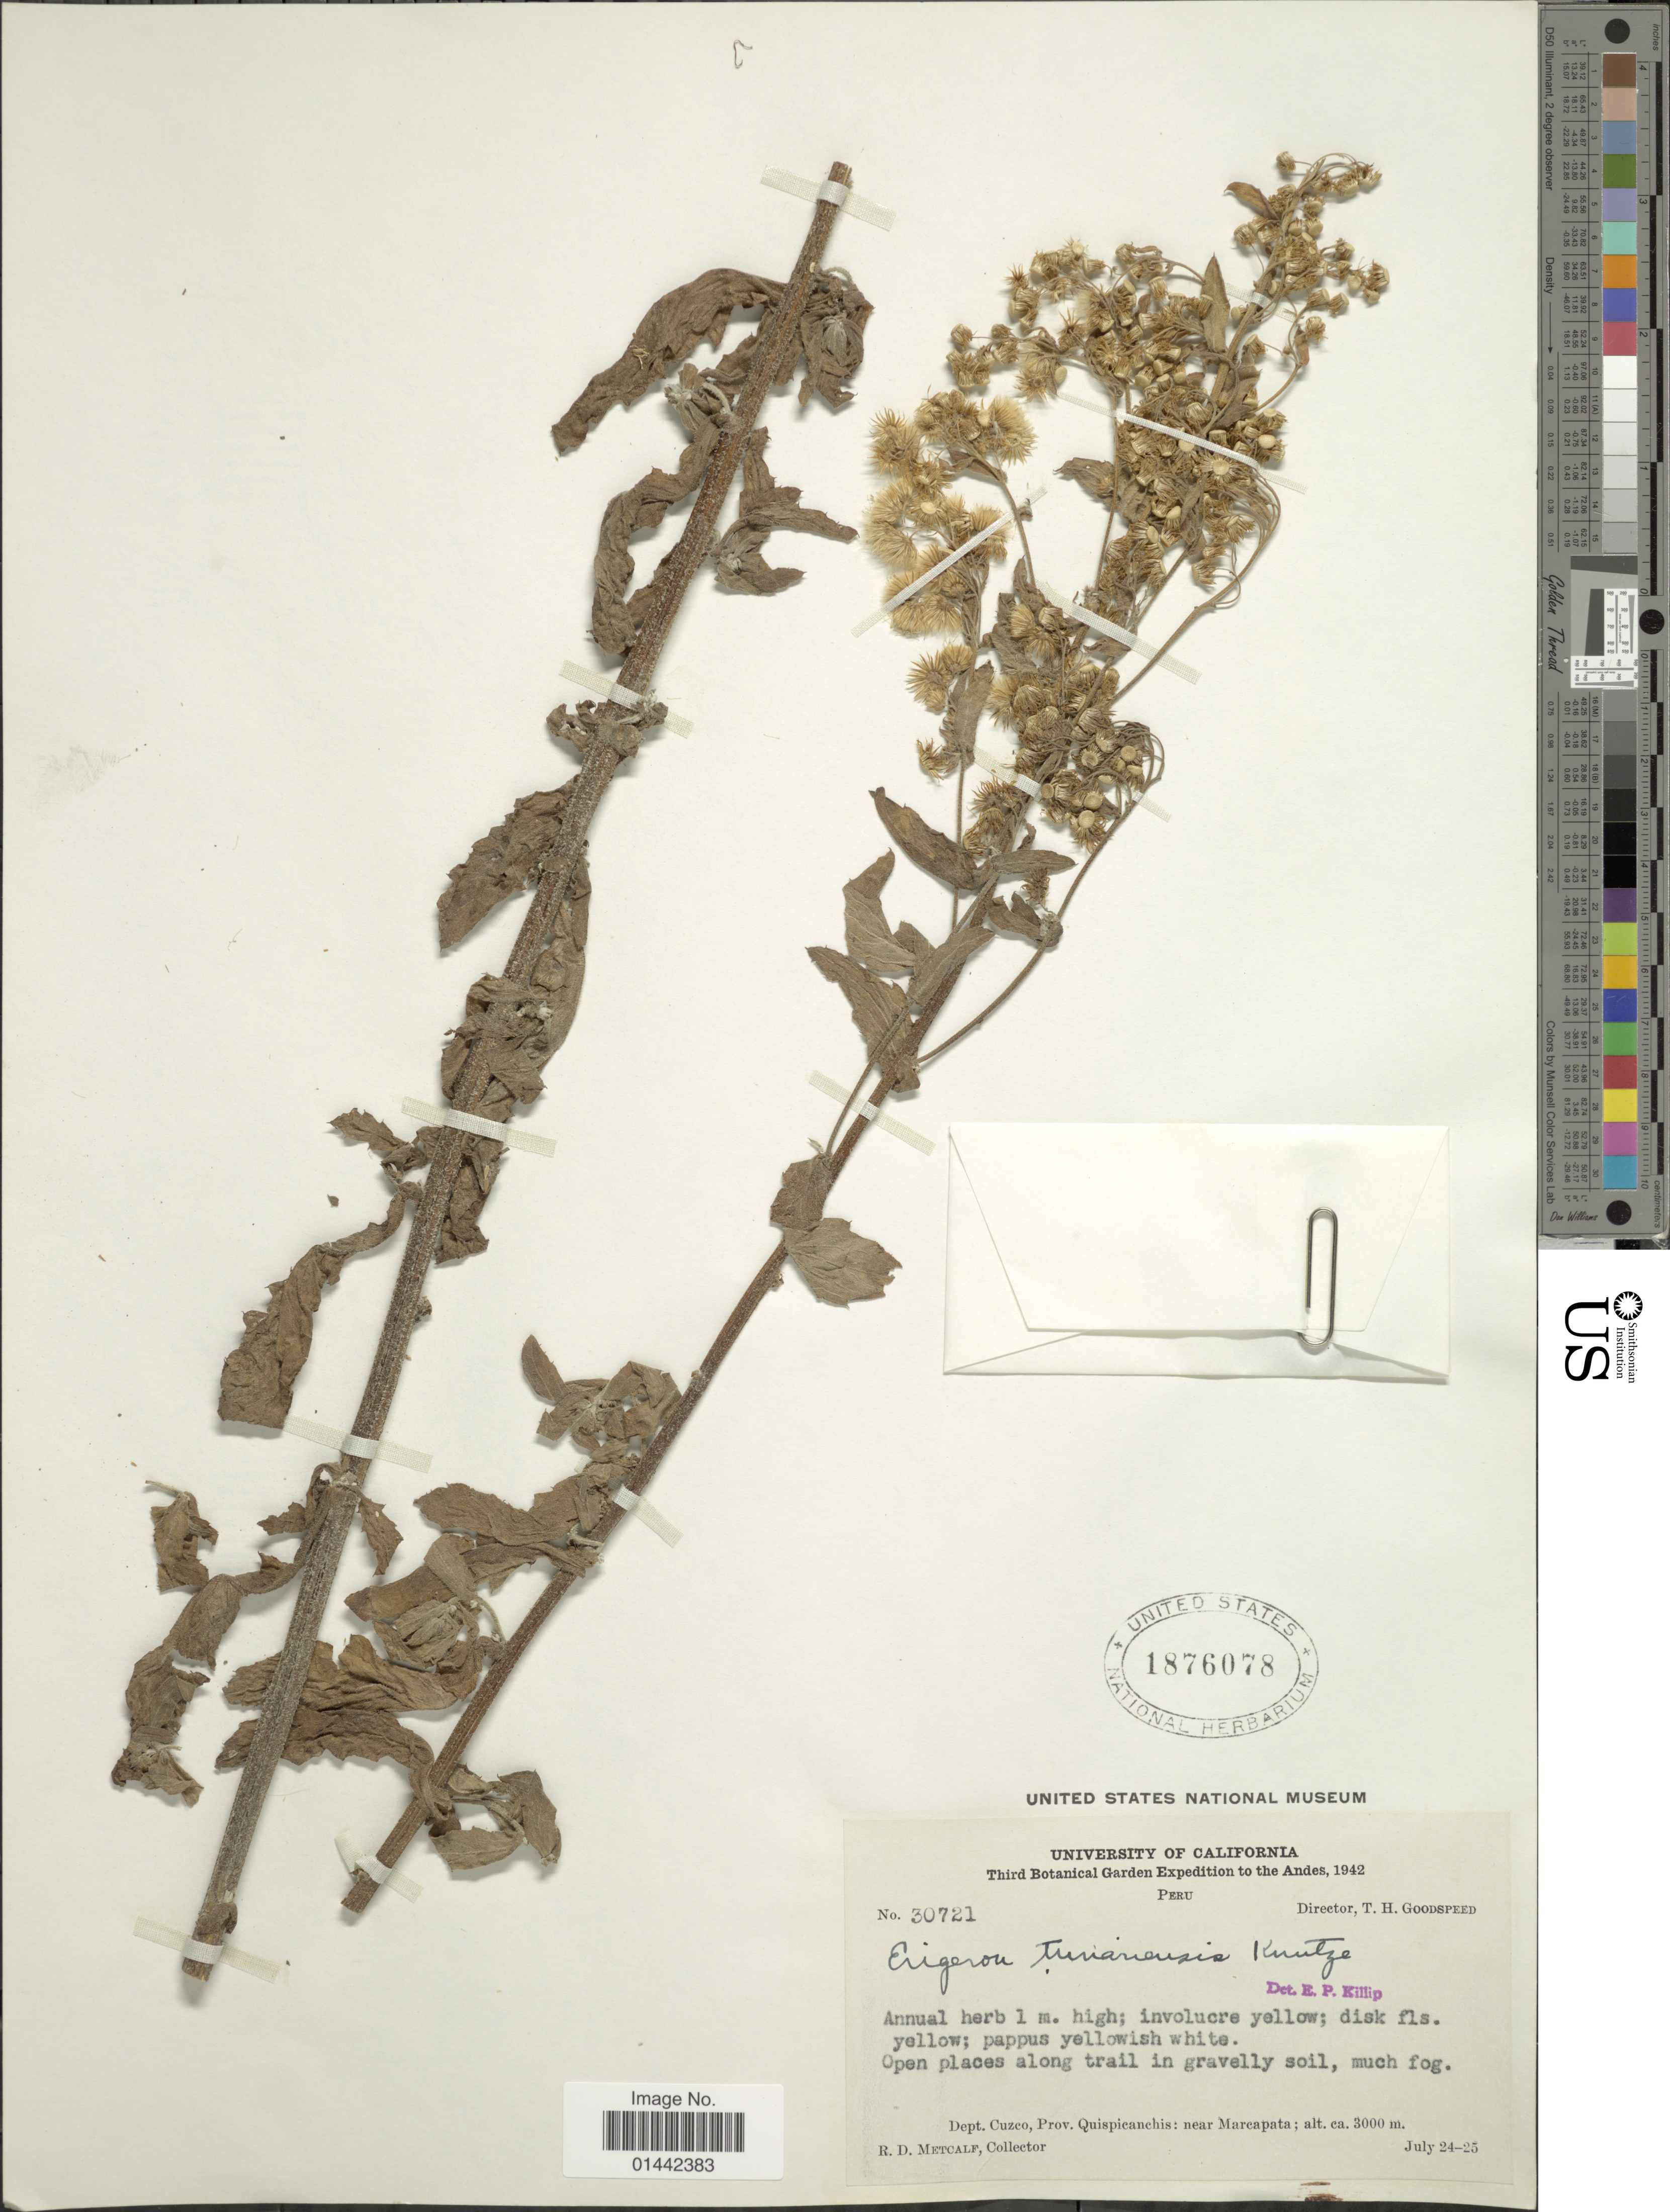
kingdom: Plantae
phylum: Tracheophyta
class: Magnoliopsida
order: Asterales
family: Asteraceae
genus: Erigeron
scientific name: Erigeron tumariense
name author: Kuntze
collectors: R. D. Metcalf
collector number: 30721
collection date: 1942-07-24/1942-07-25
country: Peru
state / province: Cusco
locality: Prov. Quispicanchis: near Mareapata, open places along trail in gravelly soil.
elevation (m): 3000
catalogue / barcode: US 1876078